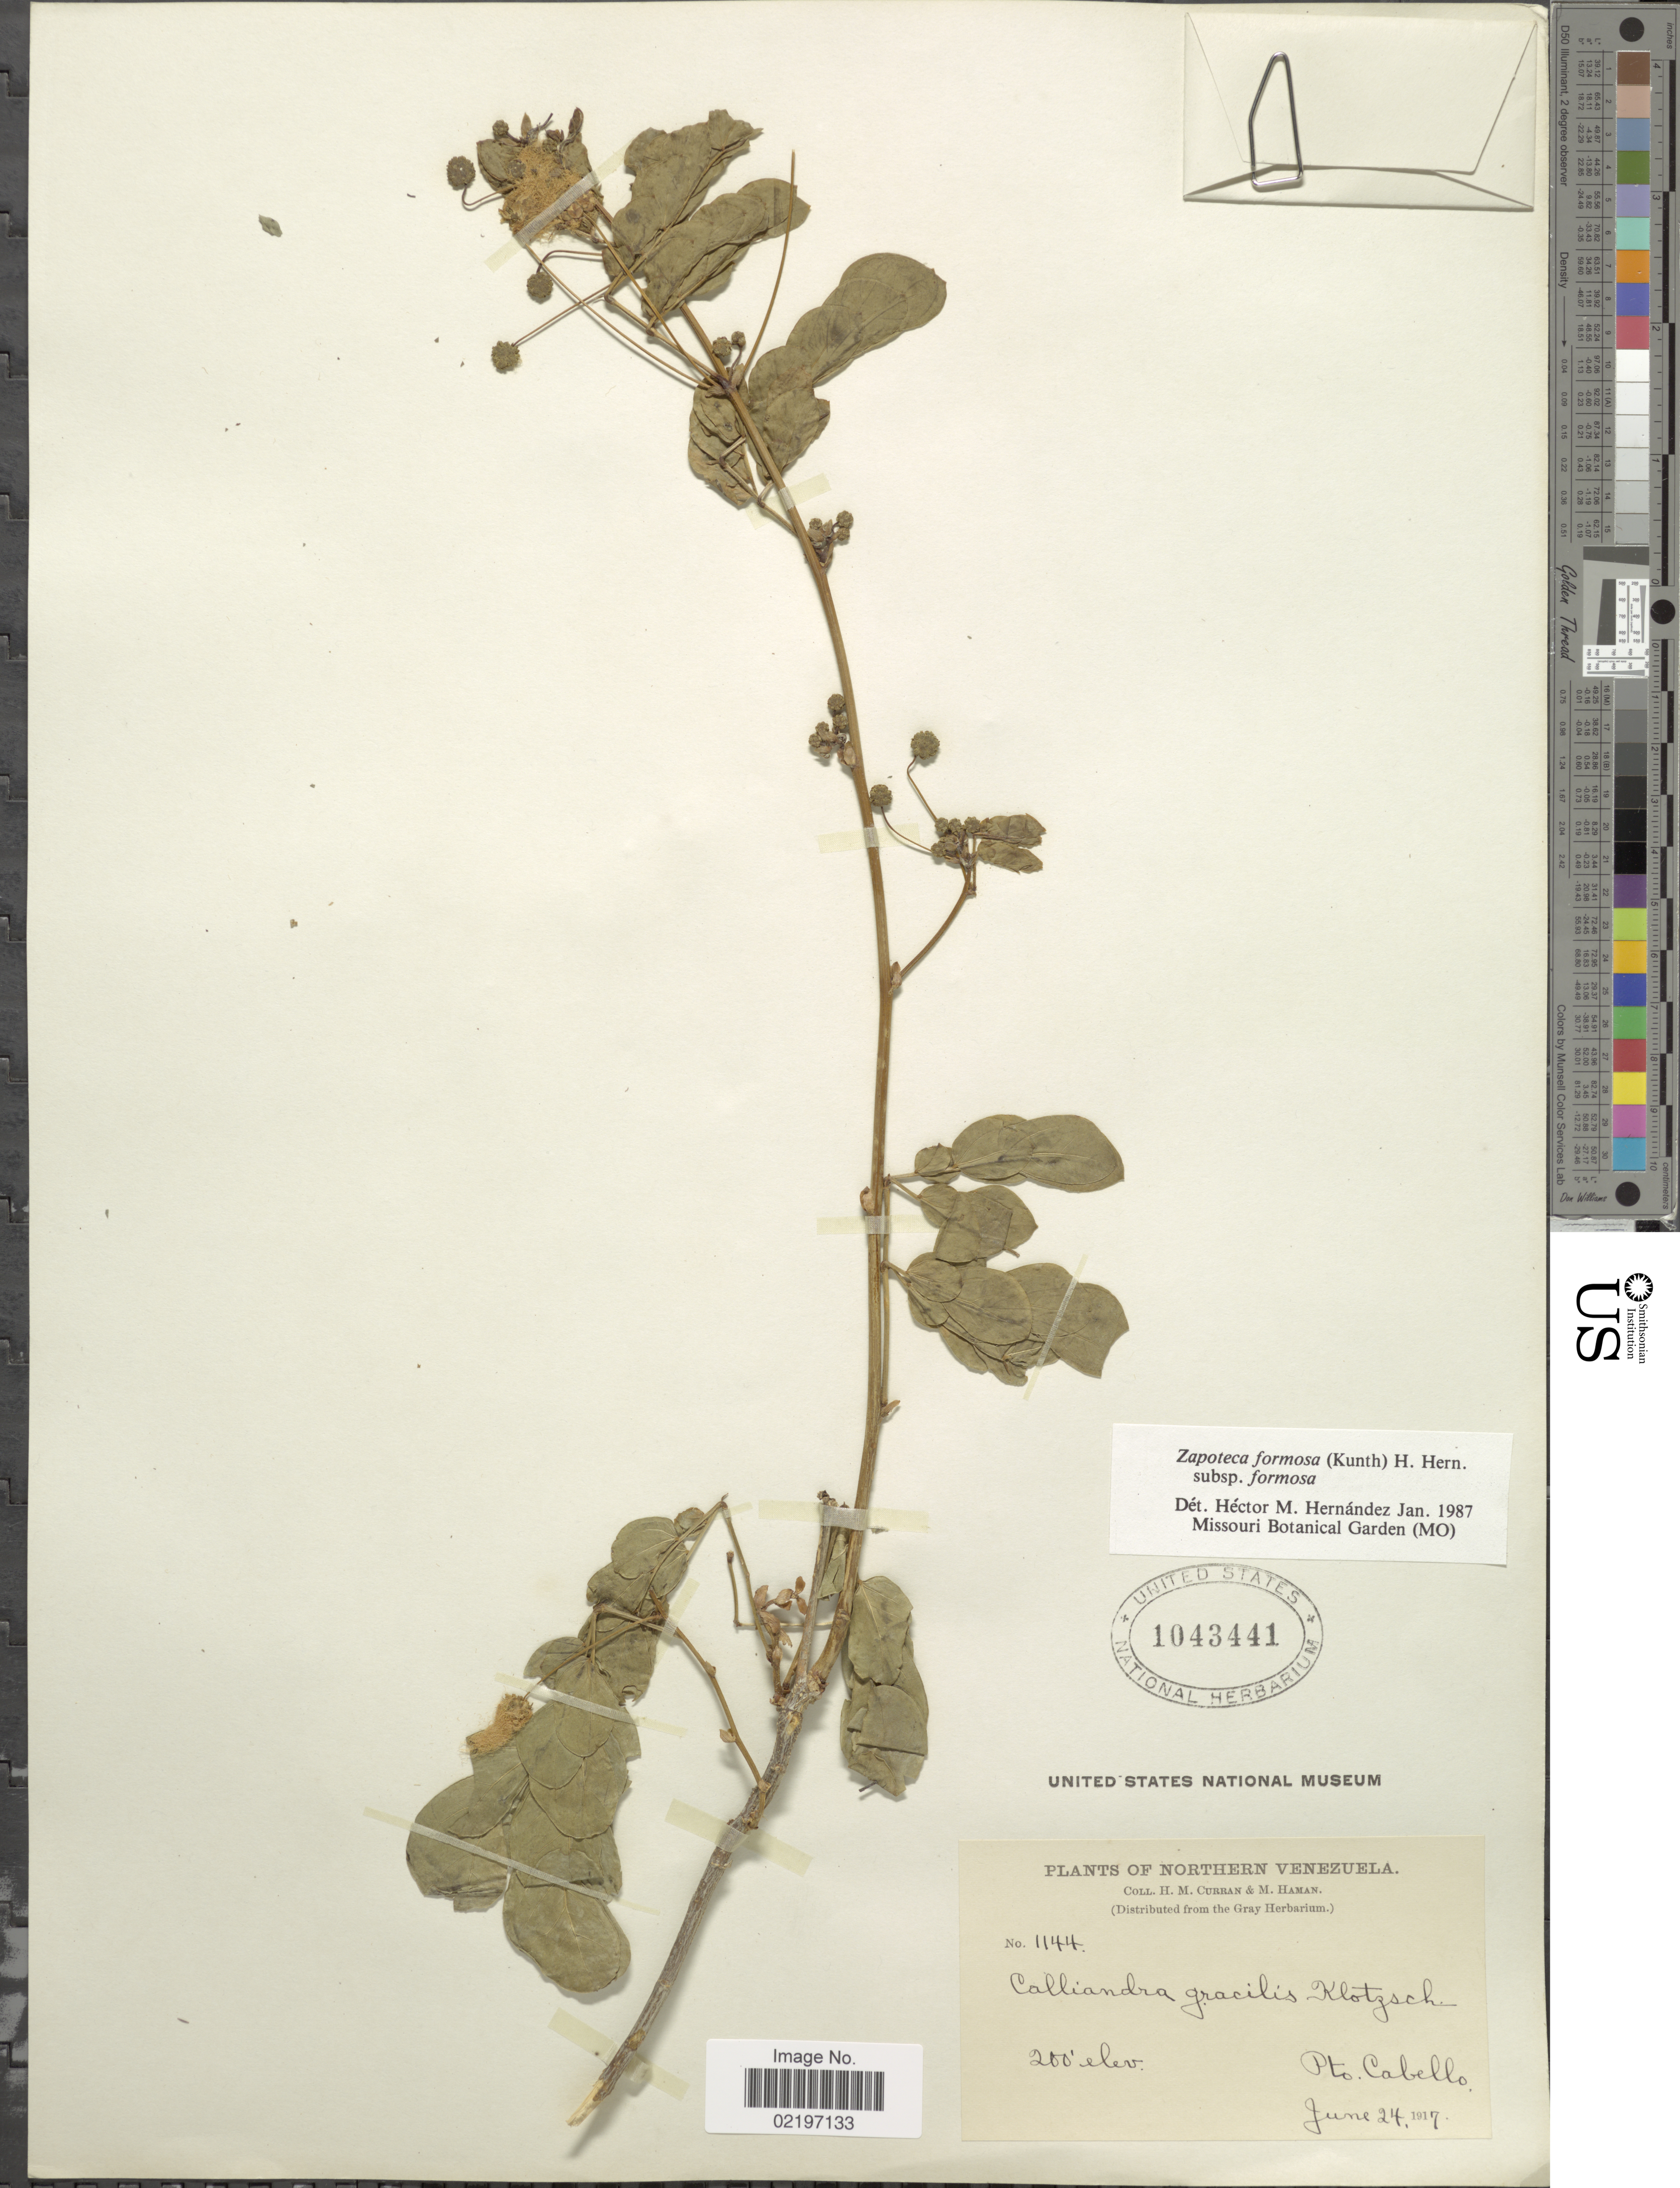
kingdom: Plantae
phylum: Tracheophyta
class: Magnoliopsida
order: Fabales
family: Fabaceae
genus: Zapoteca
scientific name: Zapoteca formosa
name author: (Kunth) H.M. Hern.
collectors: H. M. Curran & M. Haman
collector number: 1144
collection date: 1917-06-24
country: Venezuela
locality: Northern Venezuela. Pto. Cabello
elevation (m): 61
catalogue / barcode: US 1043441